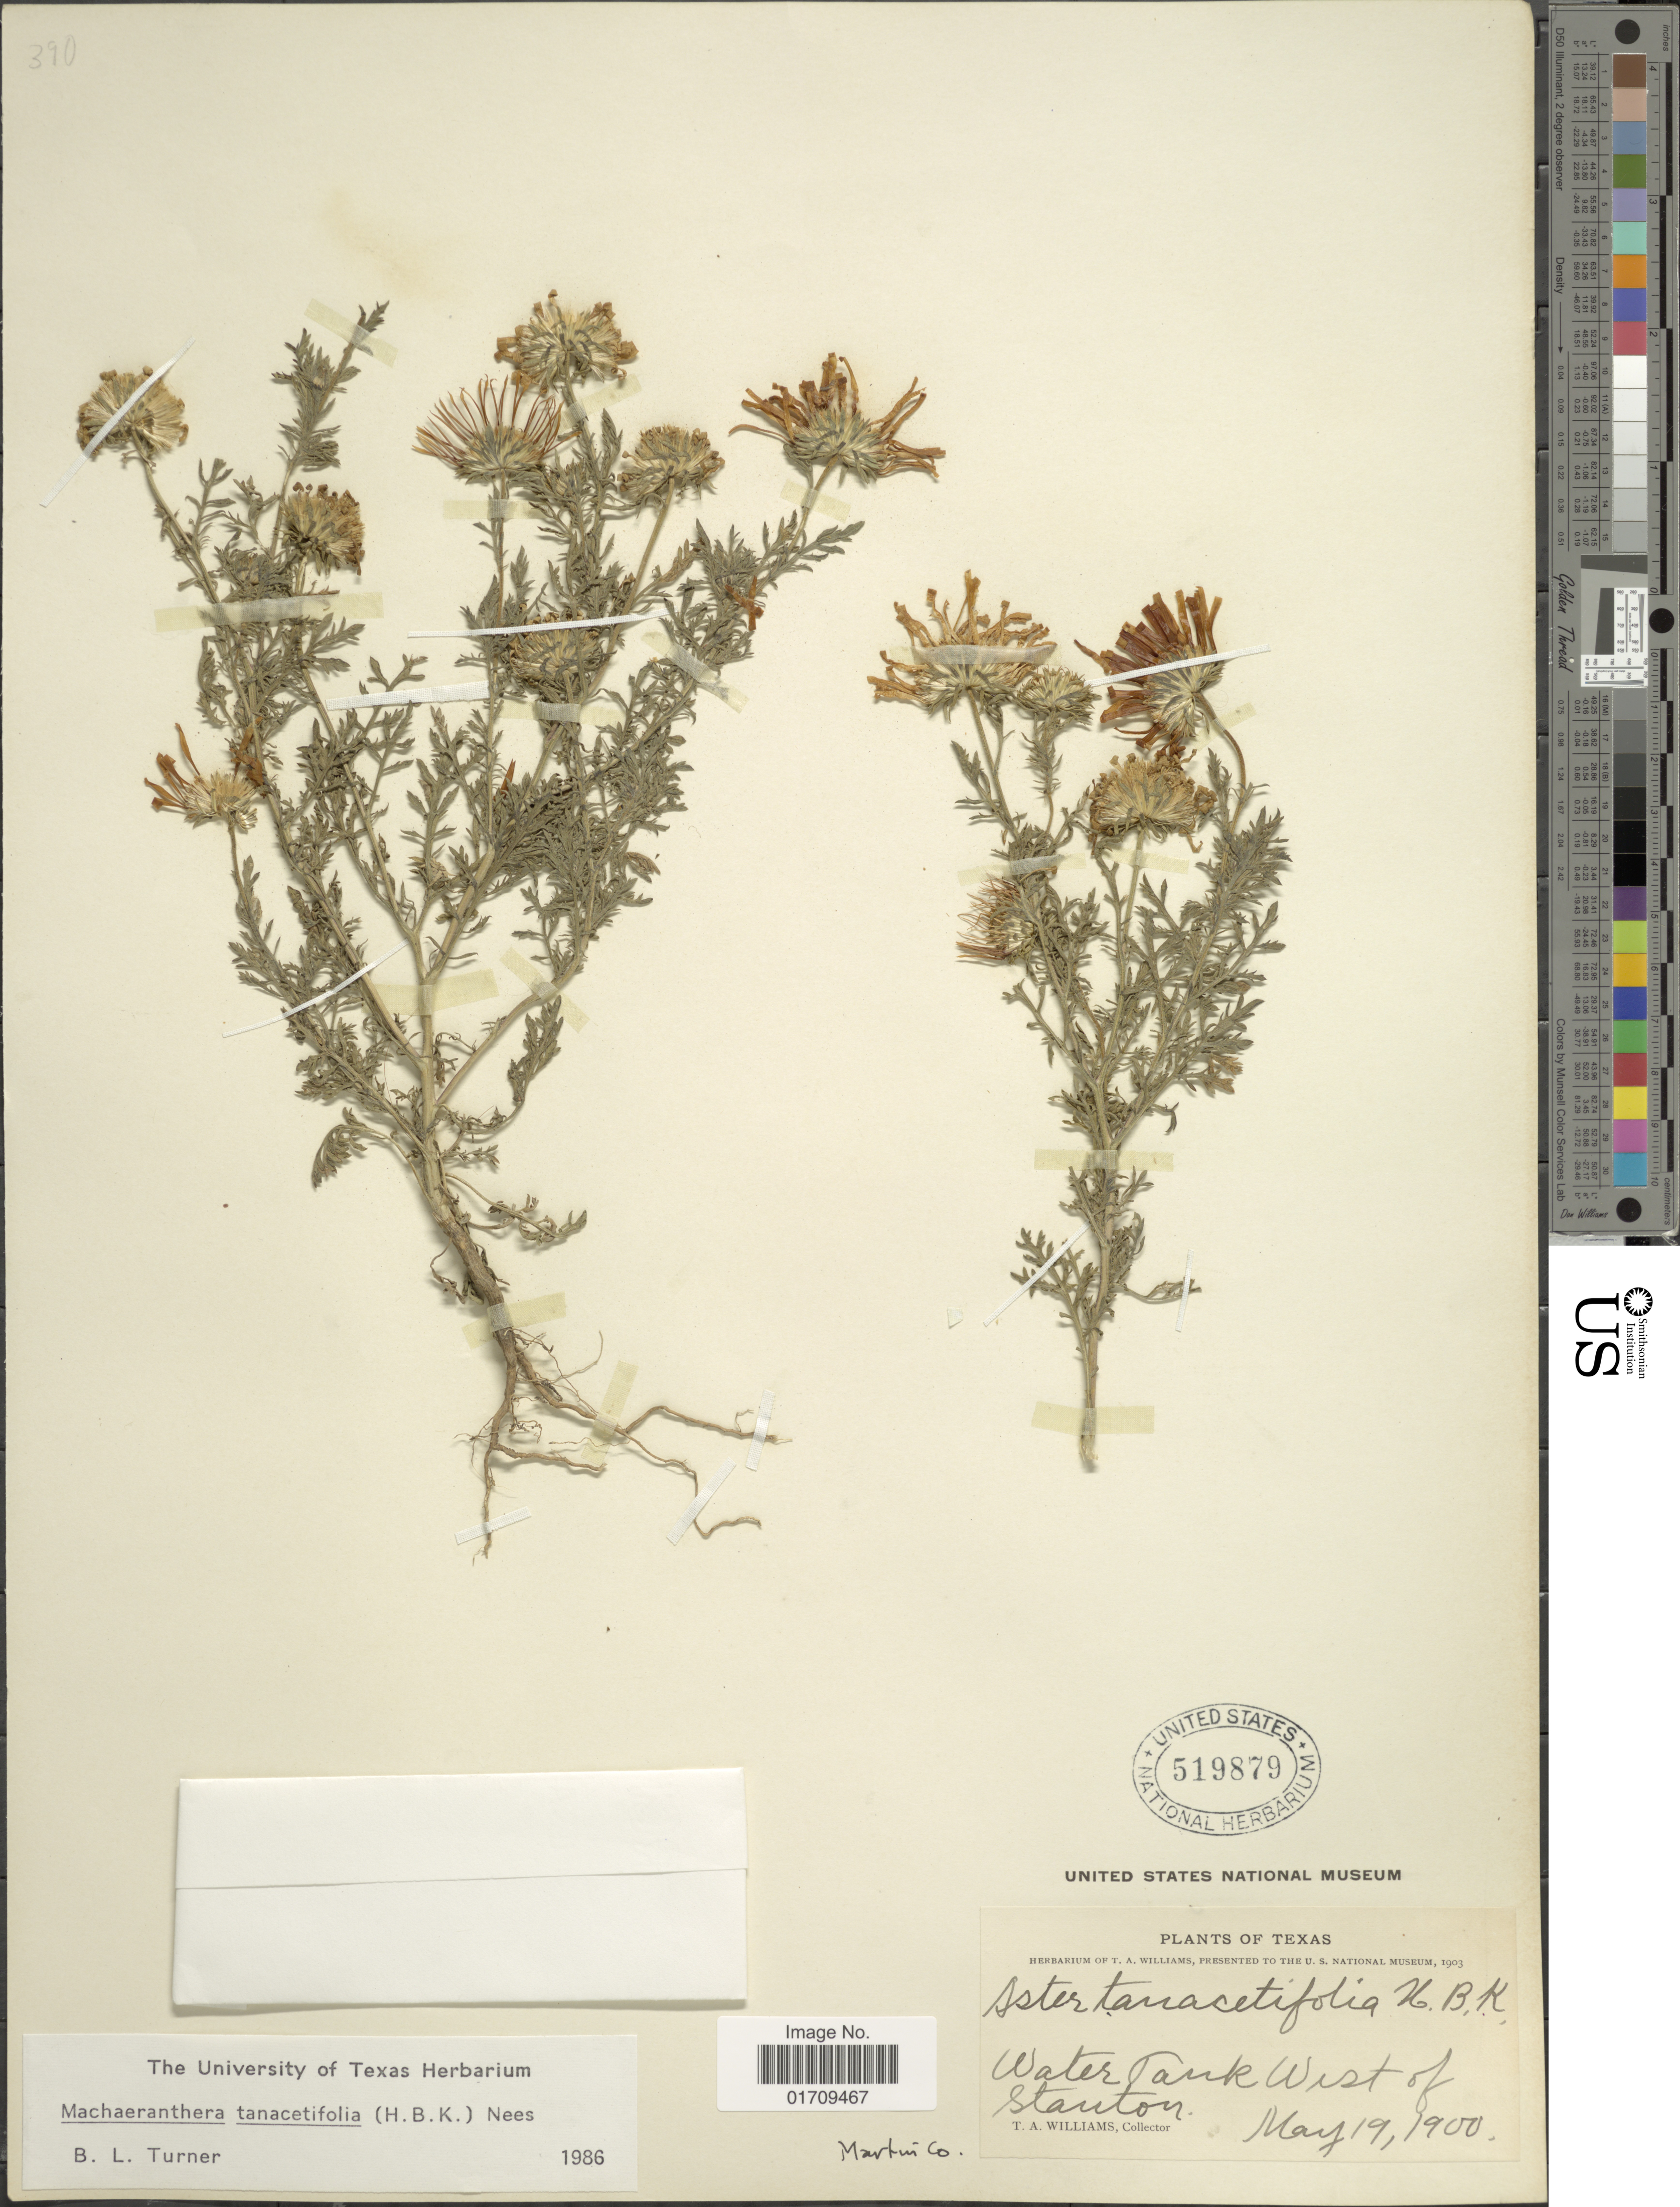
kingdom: Plantae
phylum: Tracheophyta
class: Magnoliopsida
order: Asterales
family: Asteraceae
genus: Machaeranthera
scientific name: Machaeranthera tanacetifolia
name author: (Kunth) Nees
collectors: T. A. Williams (herbarium)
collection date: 1900-05-19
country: United States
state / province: Texas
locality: Water Tank west of Stanton, Martin Co.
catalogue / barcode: US 519879